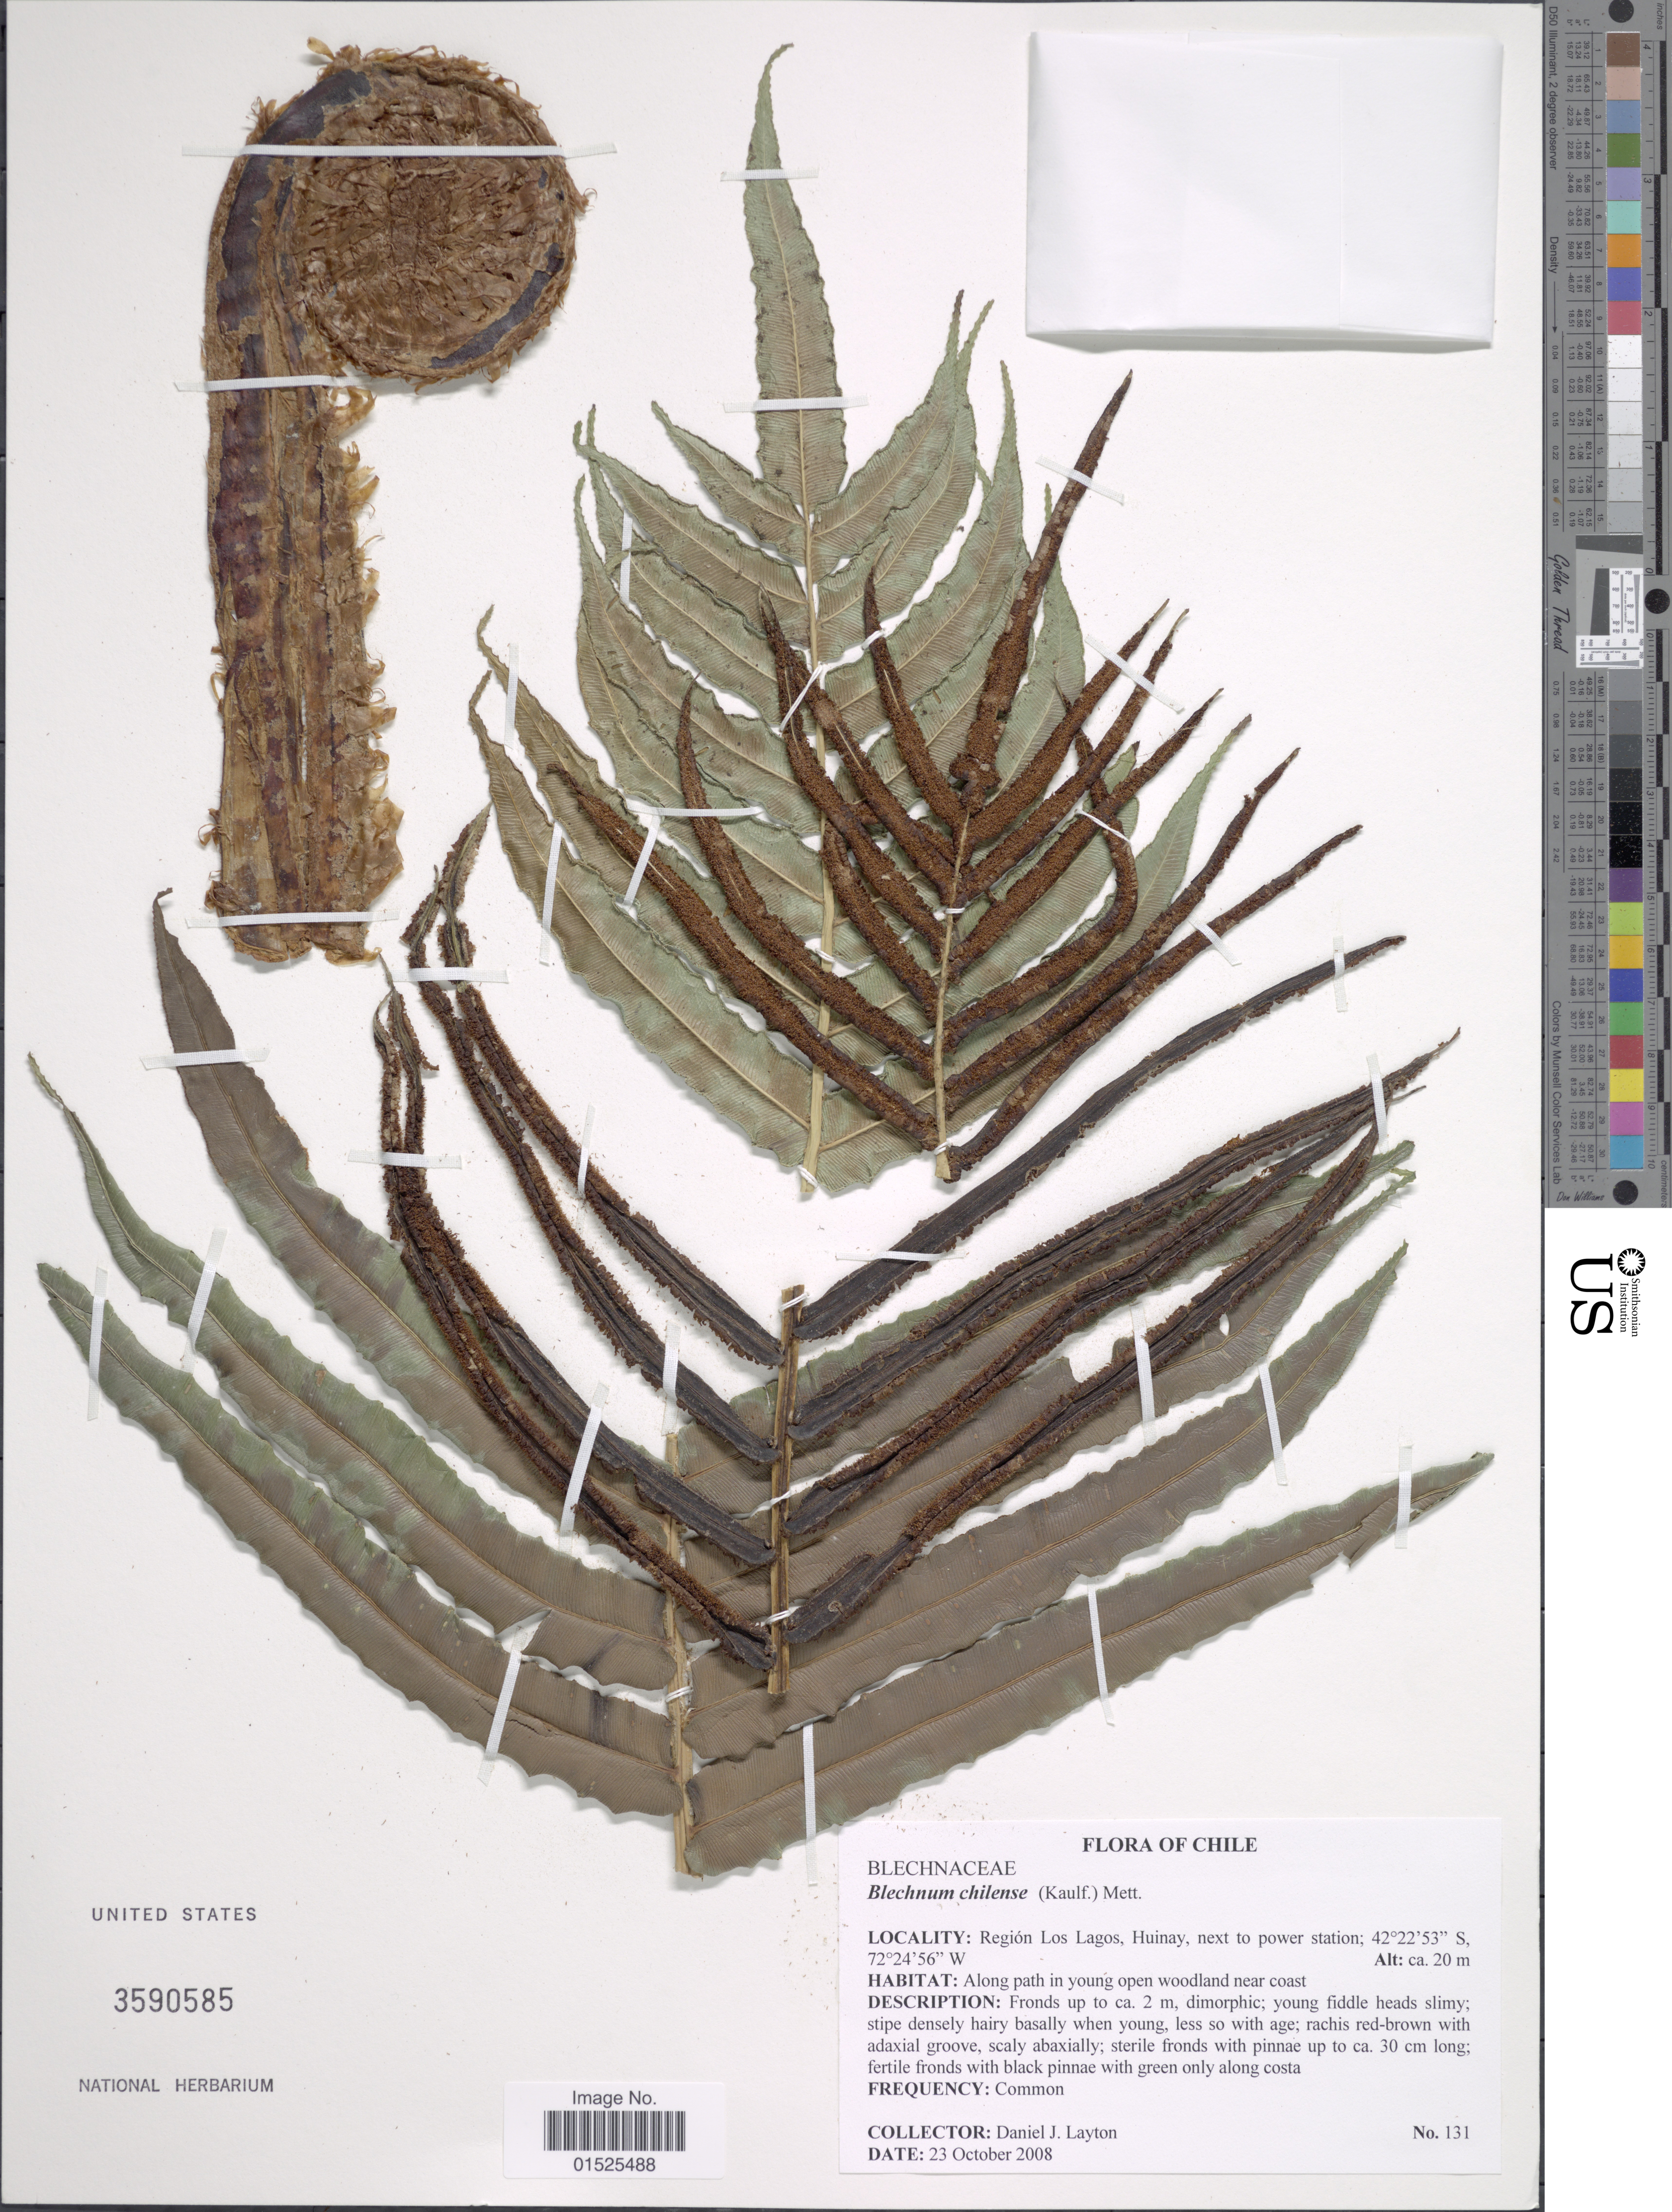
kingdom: Plantae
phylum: Tracheophyta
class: Polypodiopsida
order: Polypodiales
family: Blechnaceae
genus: Blechnum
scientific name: Blechnum chilense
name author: (Kaulf.) Mett.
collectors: D. J. Layton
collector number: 131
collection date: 2008-10-23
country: Chile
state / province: Los Lagos (X)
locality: Región Los Lagos, Huinay, next to power station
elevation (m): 20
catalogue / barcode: US 3590585